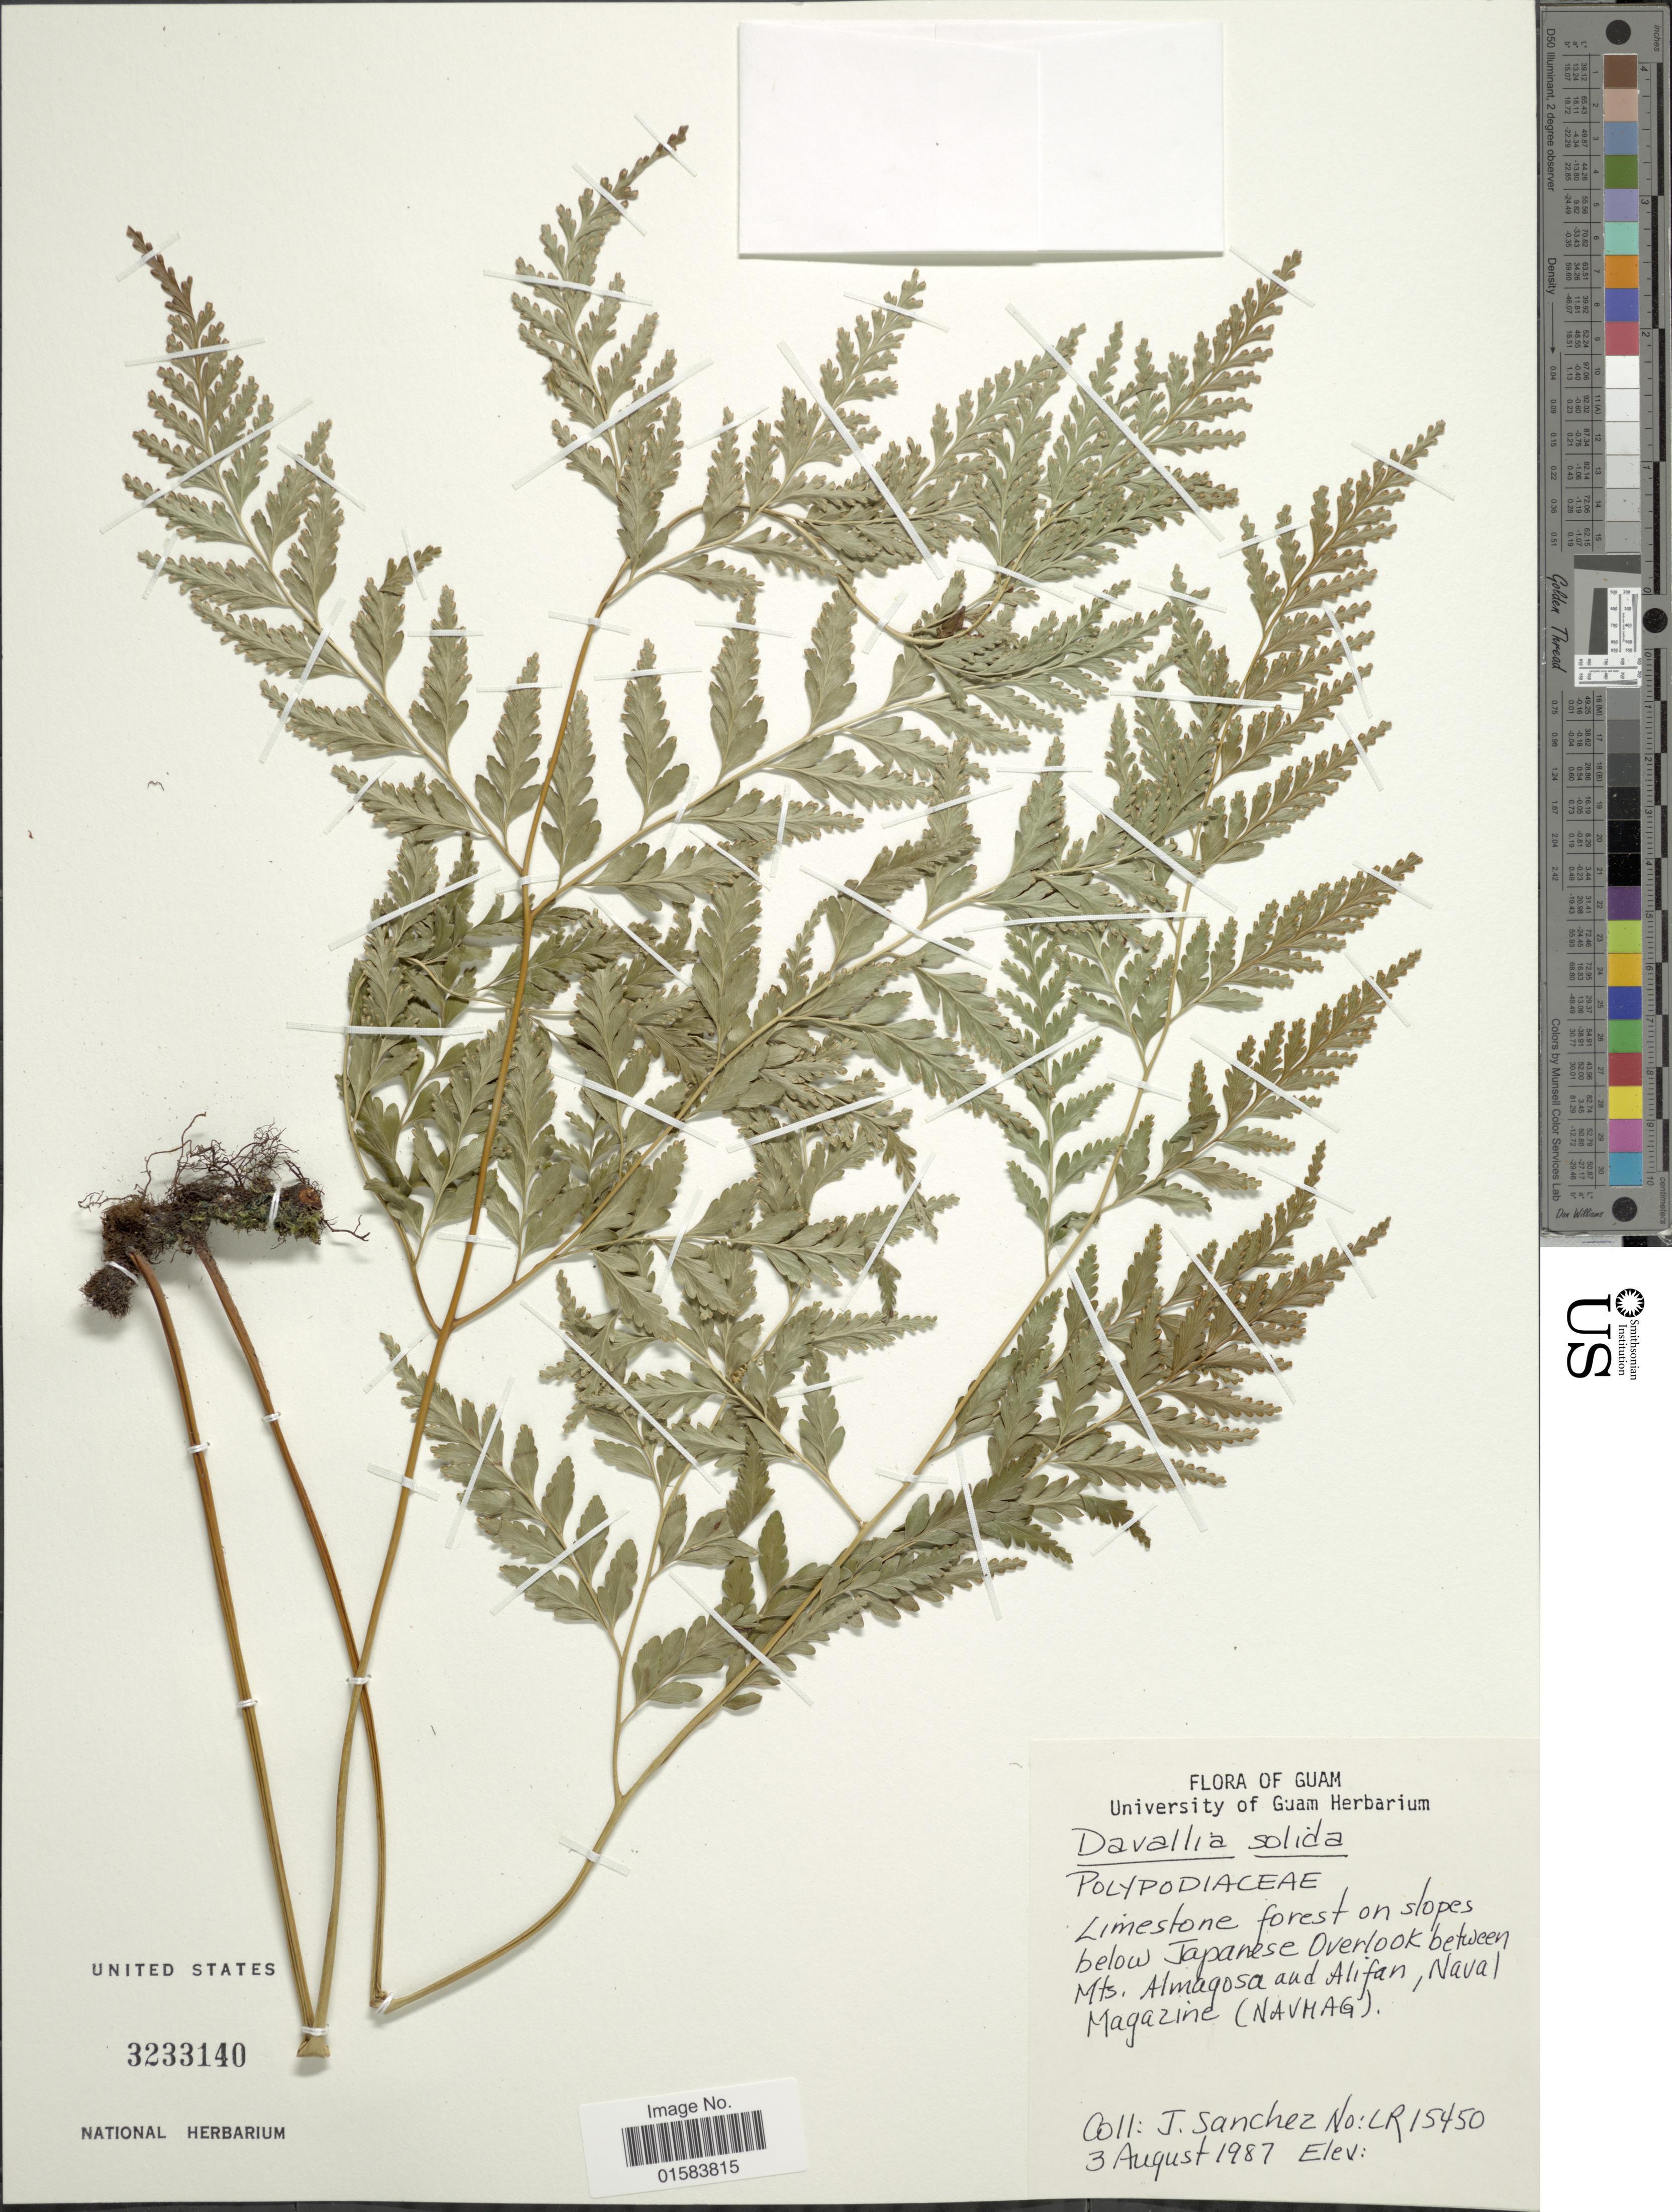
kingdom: Plantae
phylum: Tracheophyta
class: Polypodiopsida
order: Polypodiales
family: Davalliaceae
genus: Davallia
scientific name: Davallia solida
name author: (G. Forst.) Sw.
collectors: J. Sánchez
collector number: LR 15450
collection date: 1987-08-03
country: Guam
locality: Limestone forest on slopes below Japanese Overlook between Mts. Almagosa and Alifan, Naval Magazine (NAVMAG)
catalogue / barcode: US 3233140